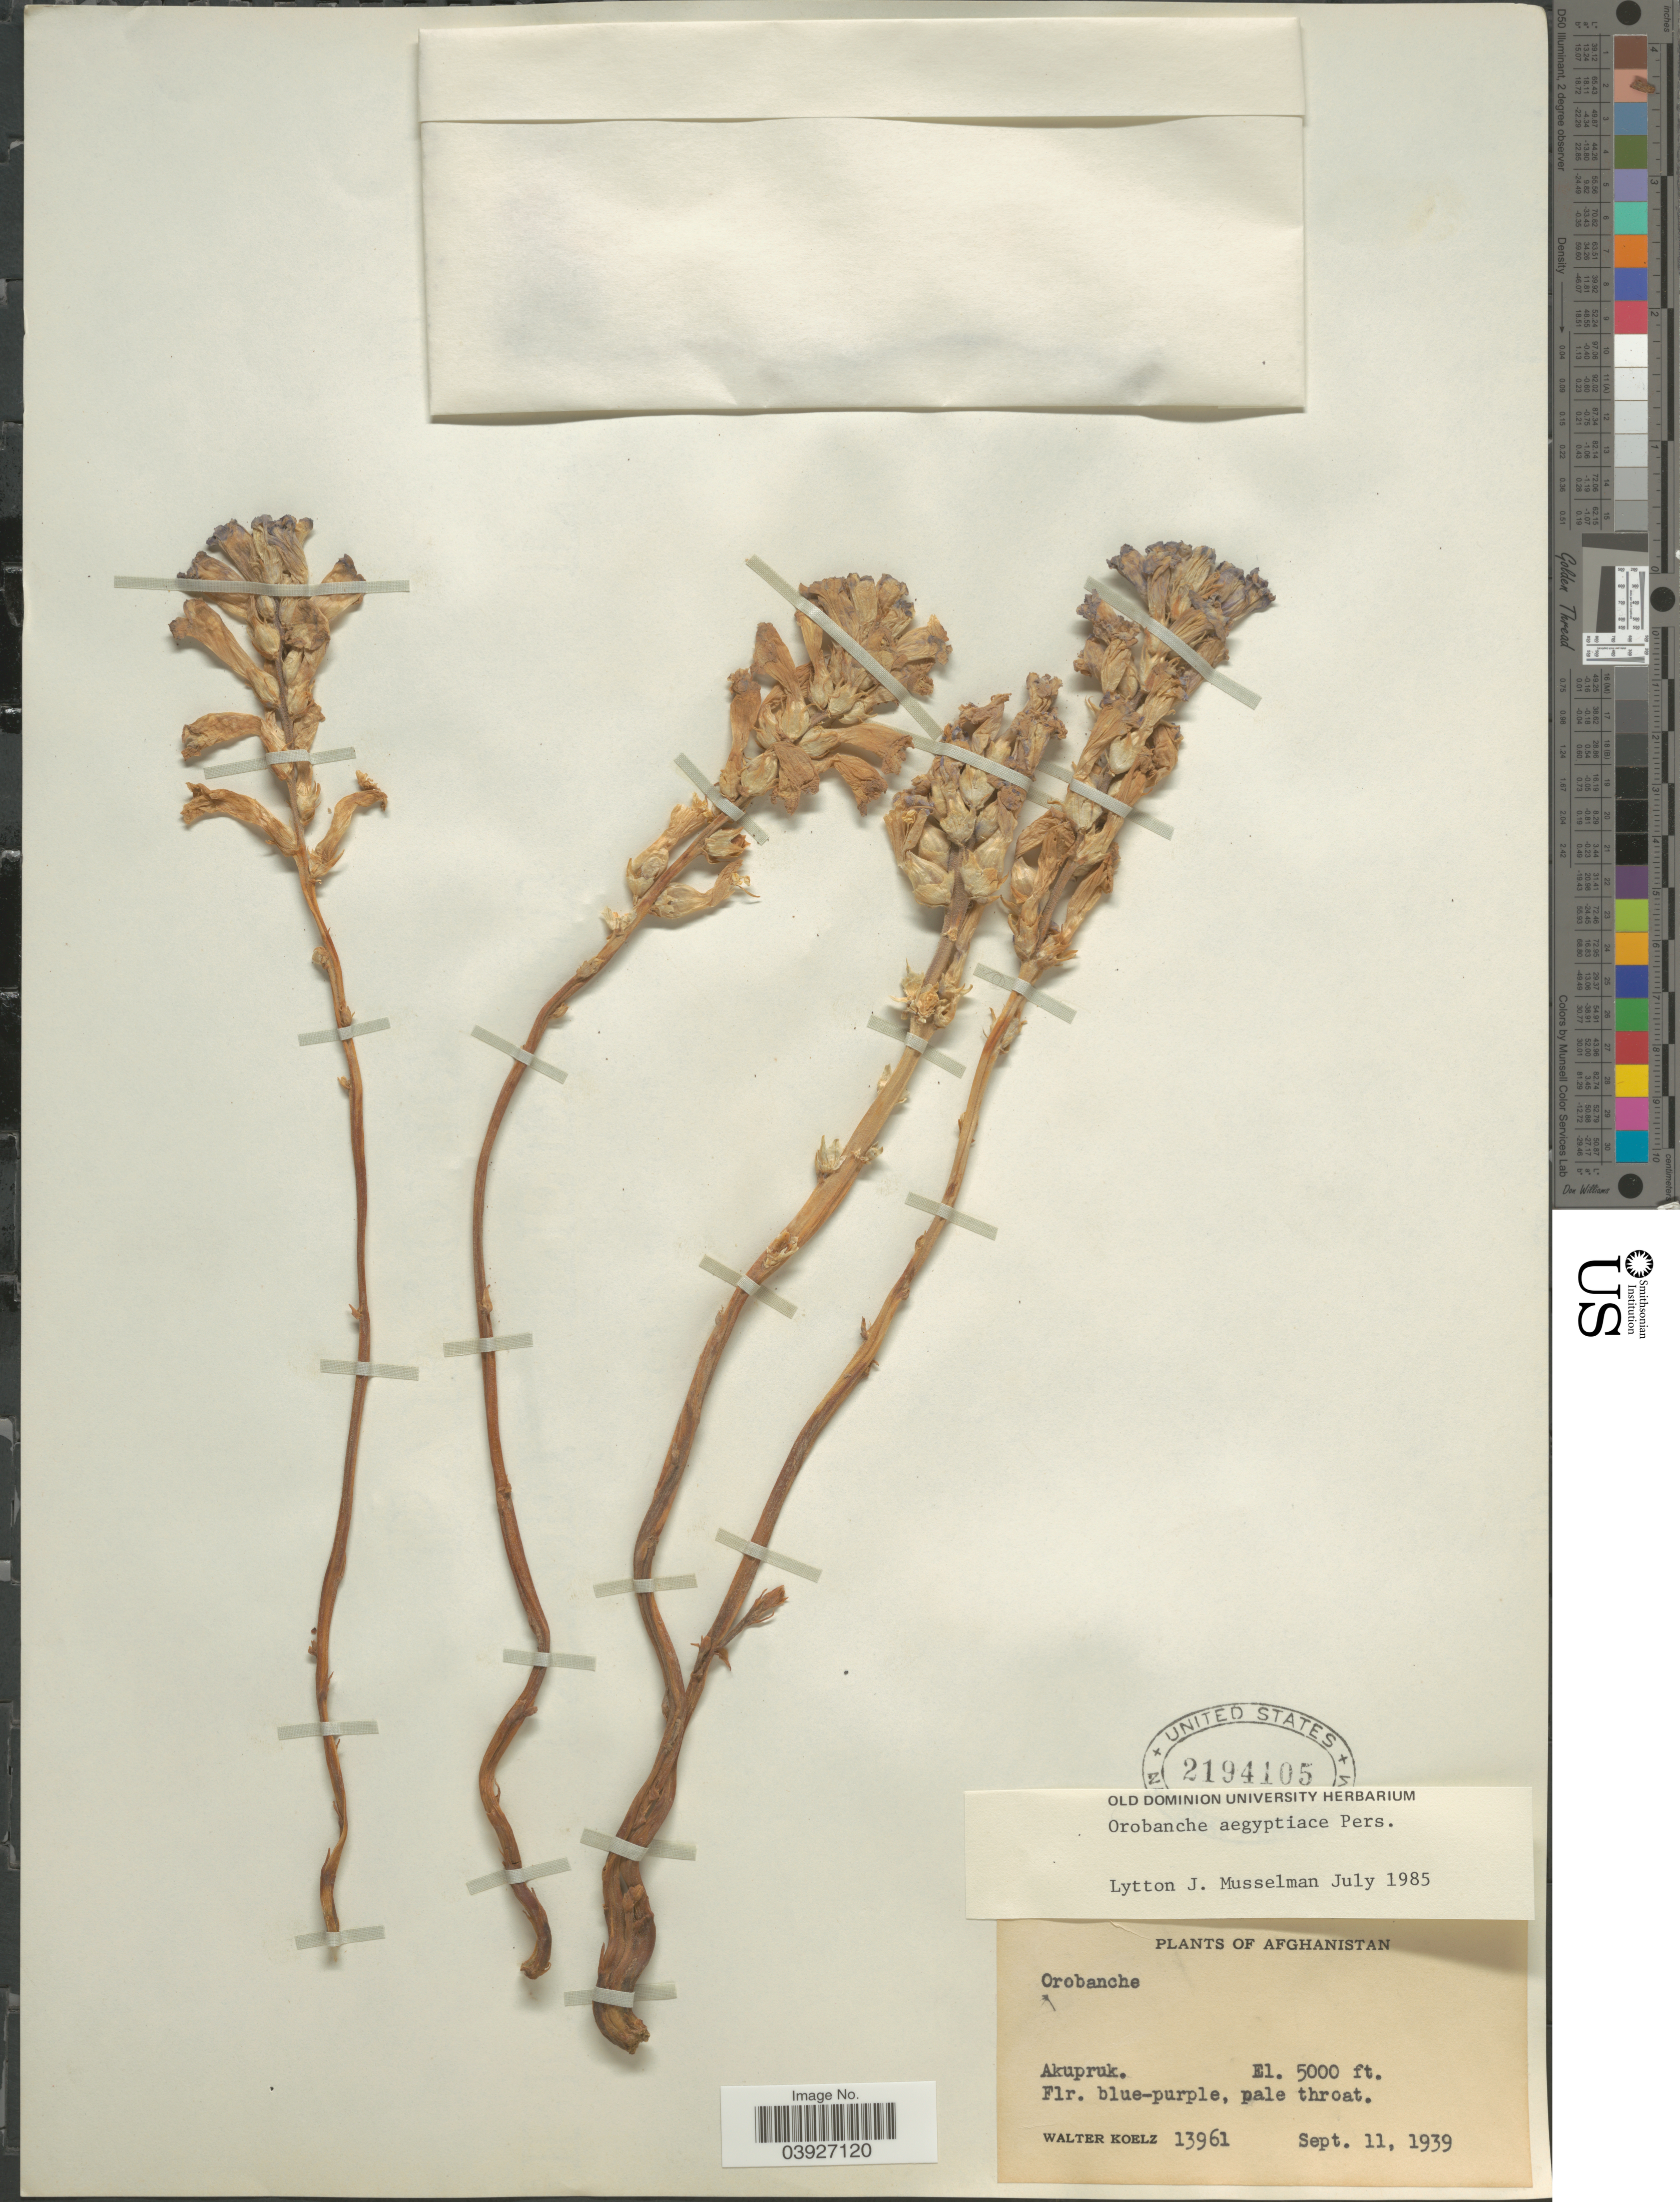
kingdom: Plantae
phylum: Tracheophyta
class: Magnoliopsida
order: Lamiales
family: Orobanchaceae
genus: Orobanche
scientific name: Orobanche aegyptiaca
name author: Pers.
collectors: W. N. Koelz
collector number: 13961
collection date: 1939-09-11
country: Afghanistan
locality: Akupruk.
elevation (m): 1524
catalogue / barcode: US 2194105